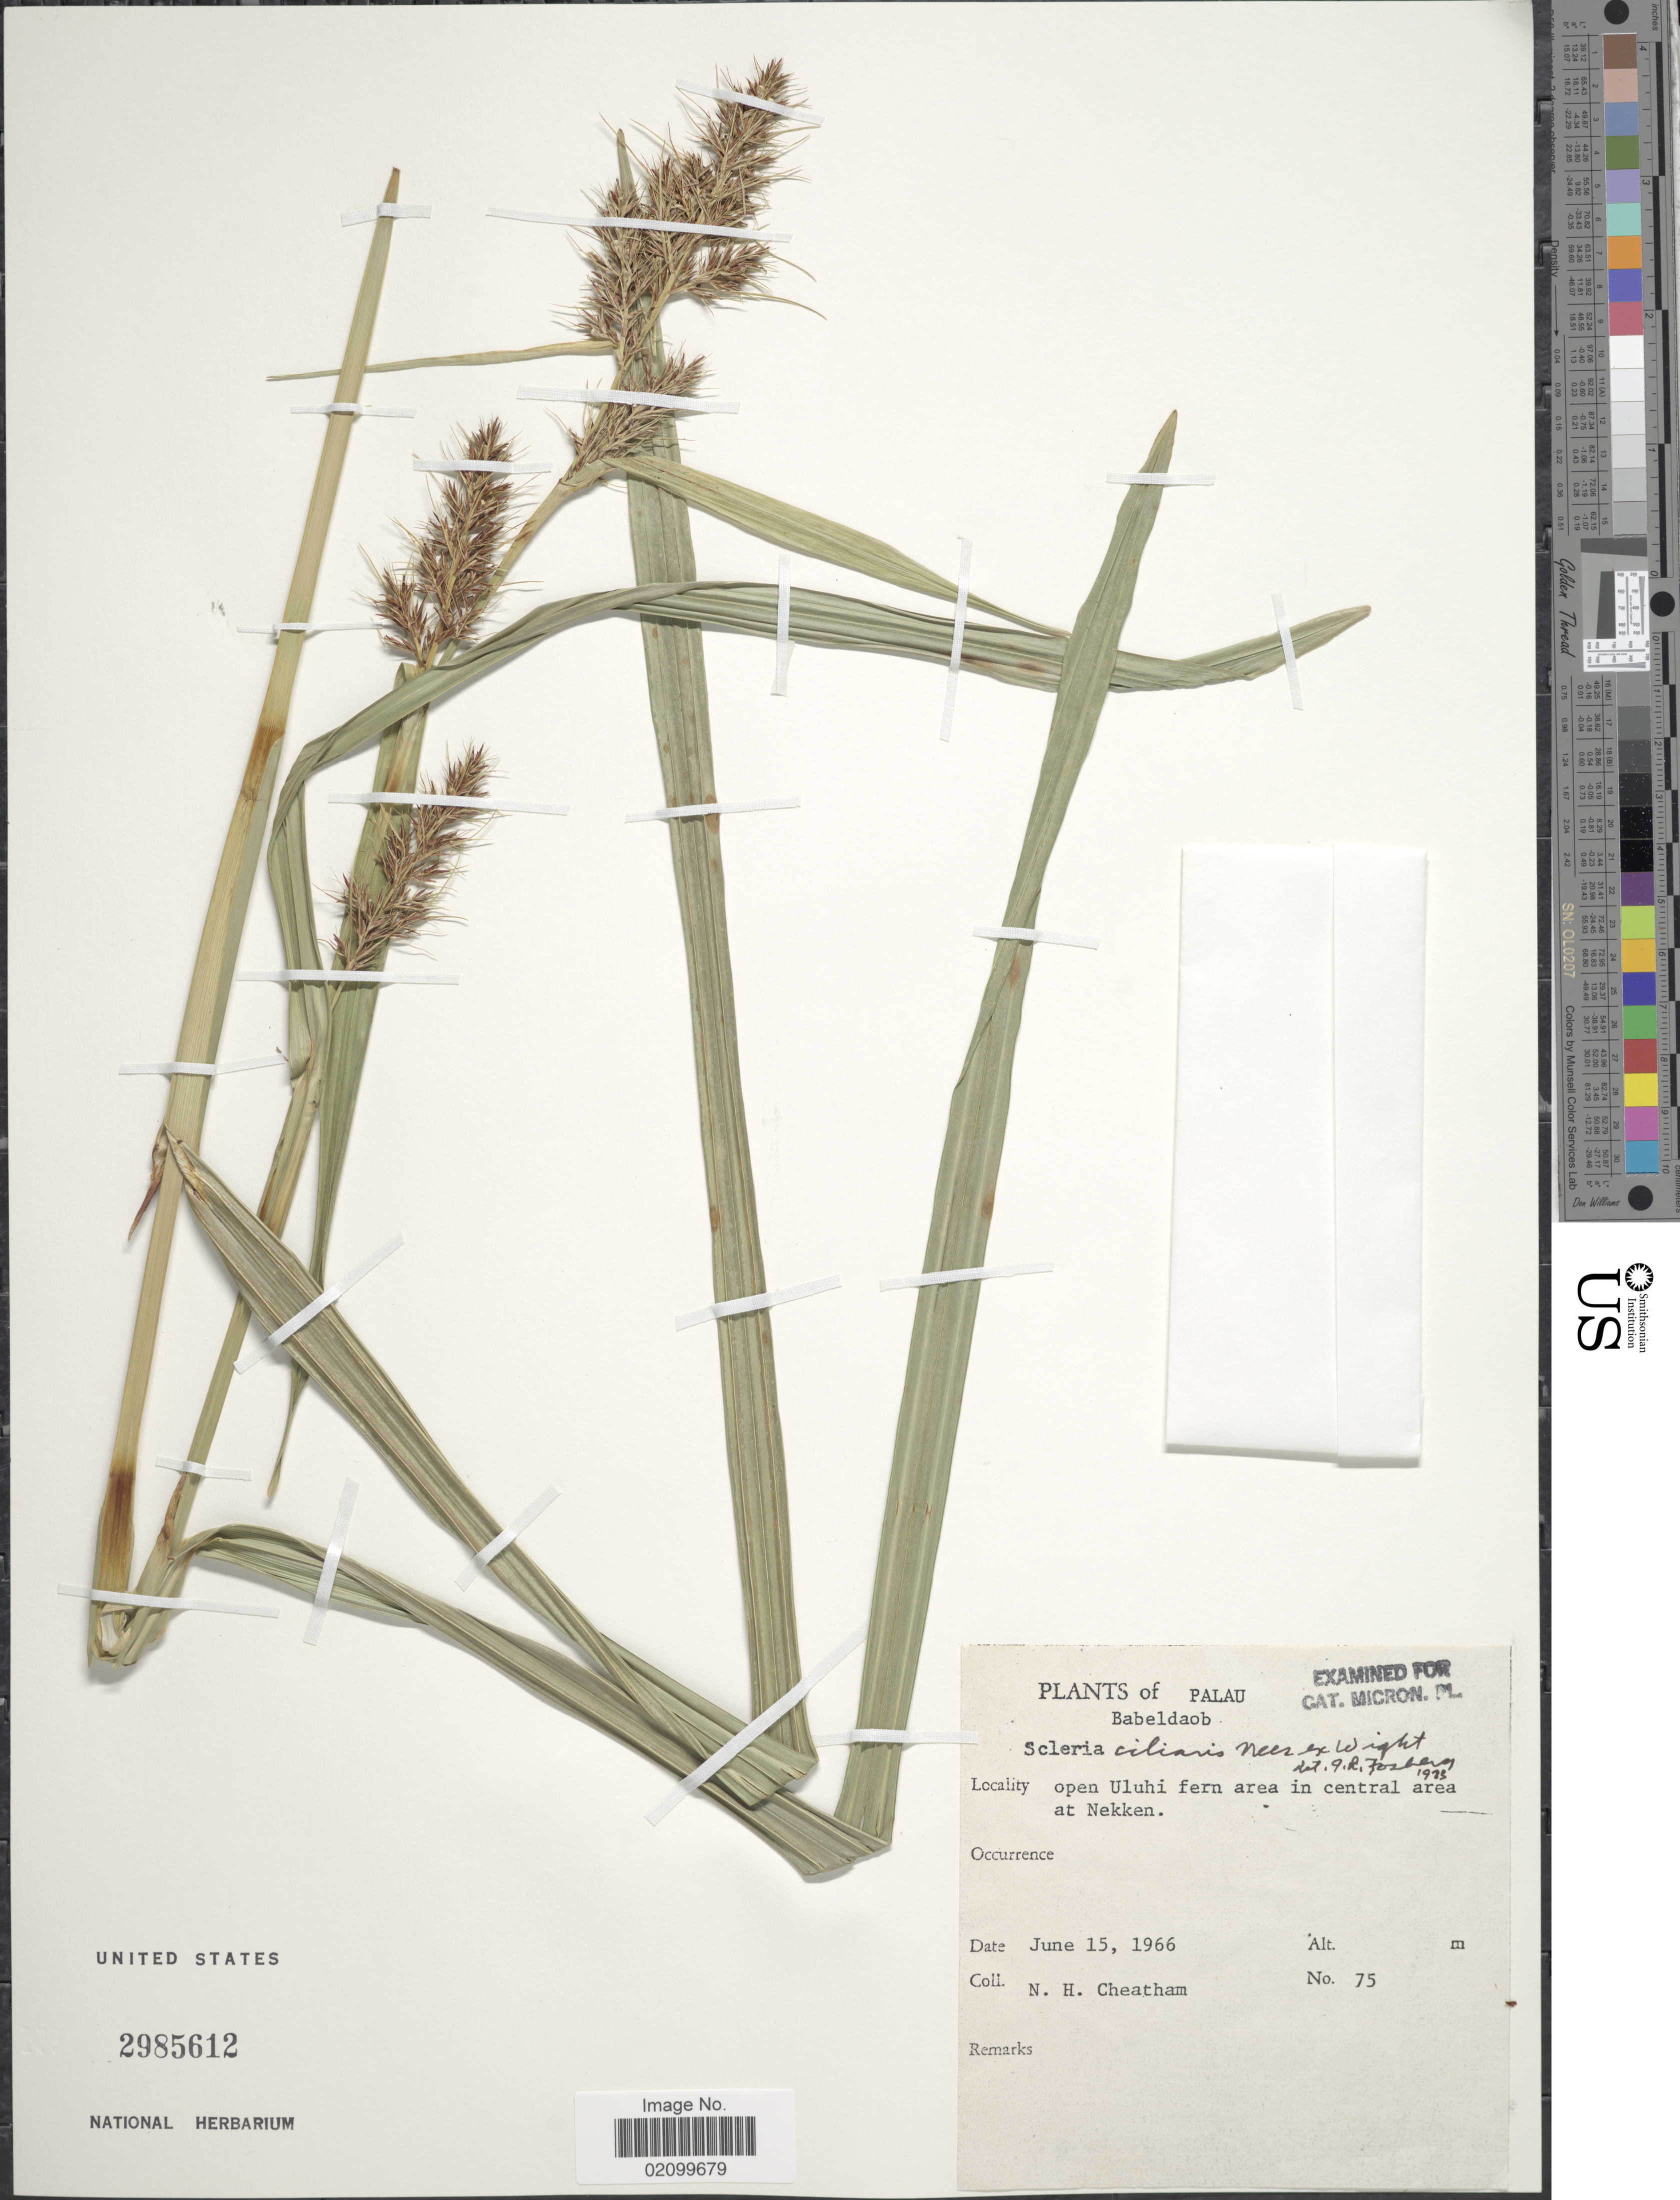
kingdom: Plantae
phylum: Tracheophyta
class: Liliopsida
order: Poales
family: Cyperaceae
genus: Scleria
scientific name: Scleria ciliaris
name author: Nees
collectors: N. H. Cheatham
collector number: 75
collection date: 1966-06-15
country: Palau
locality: Palau, Babaldaob, open Ulihi fern in central area at Nekken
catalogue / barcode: US 2985612